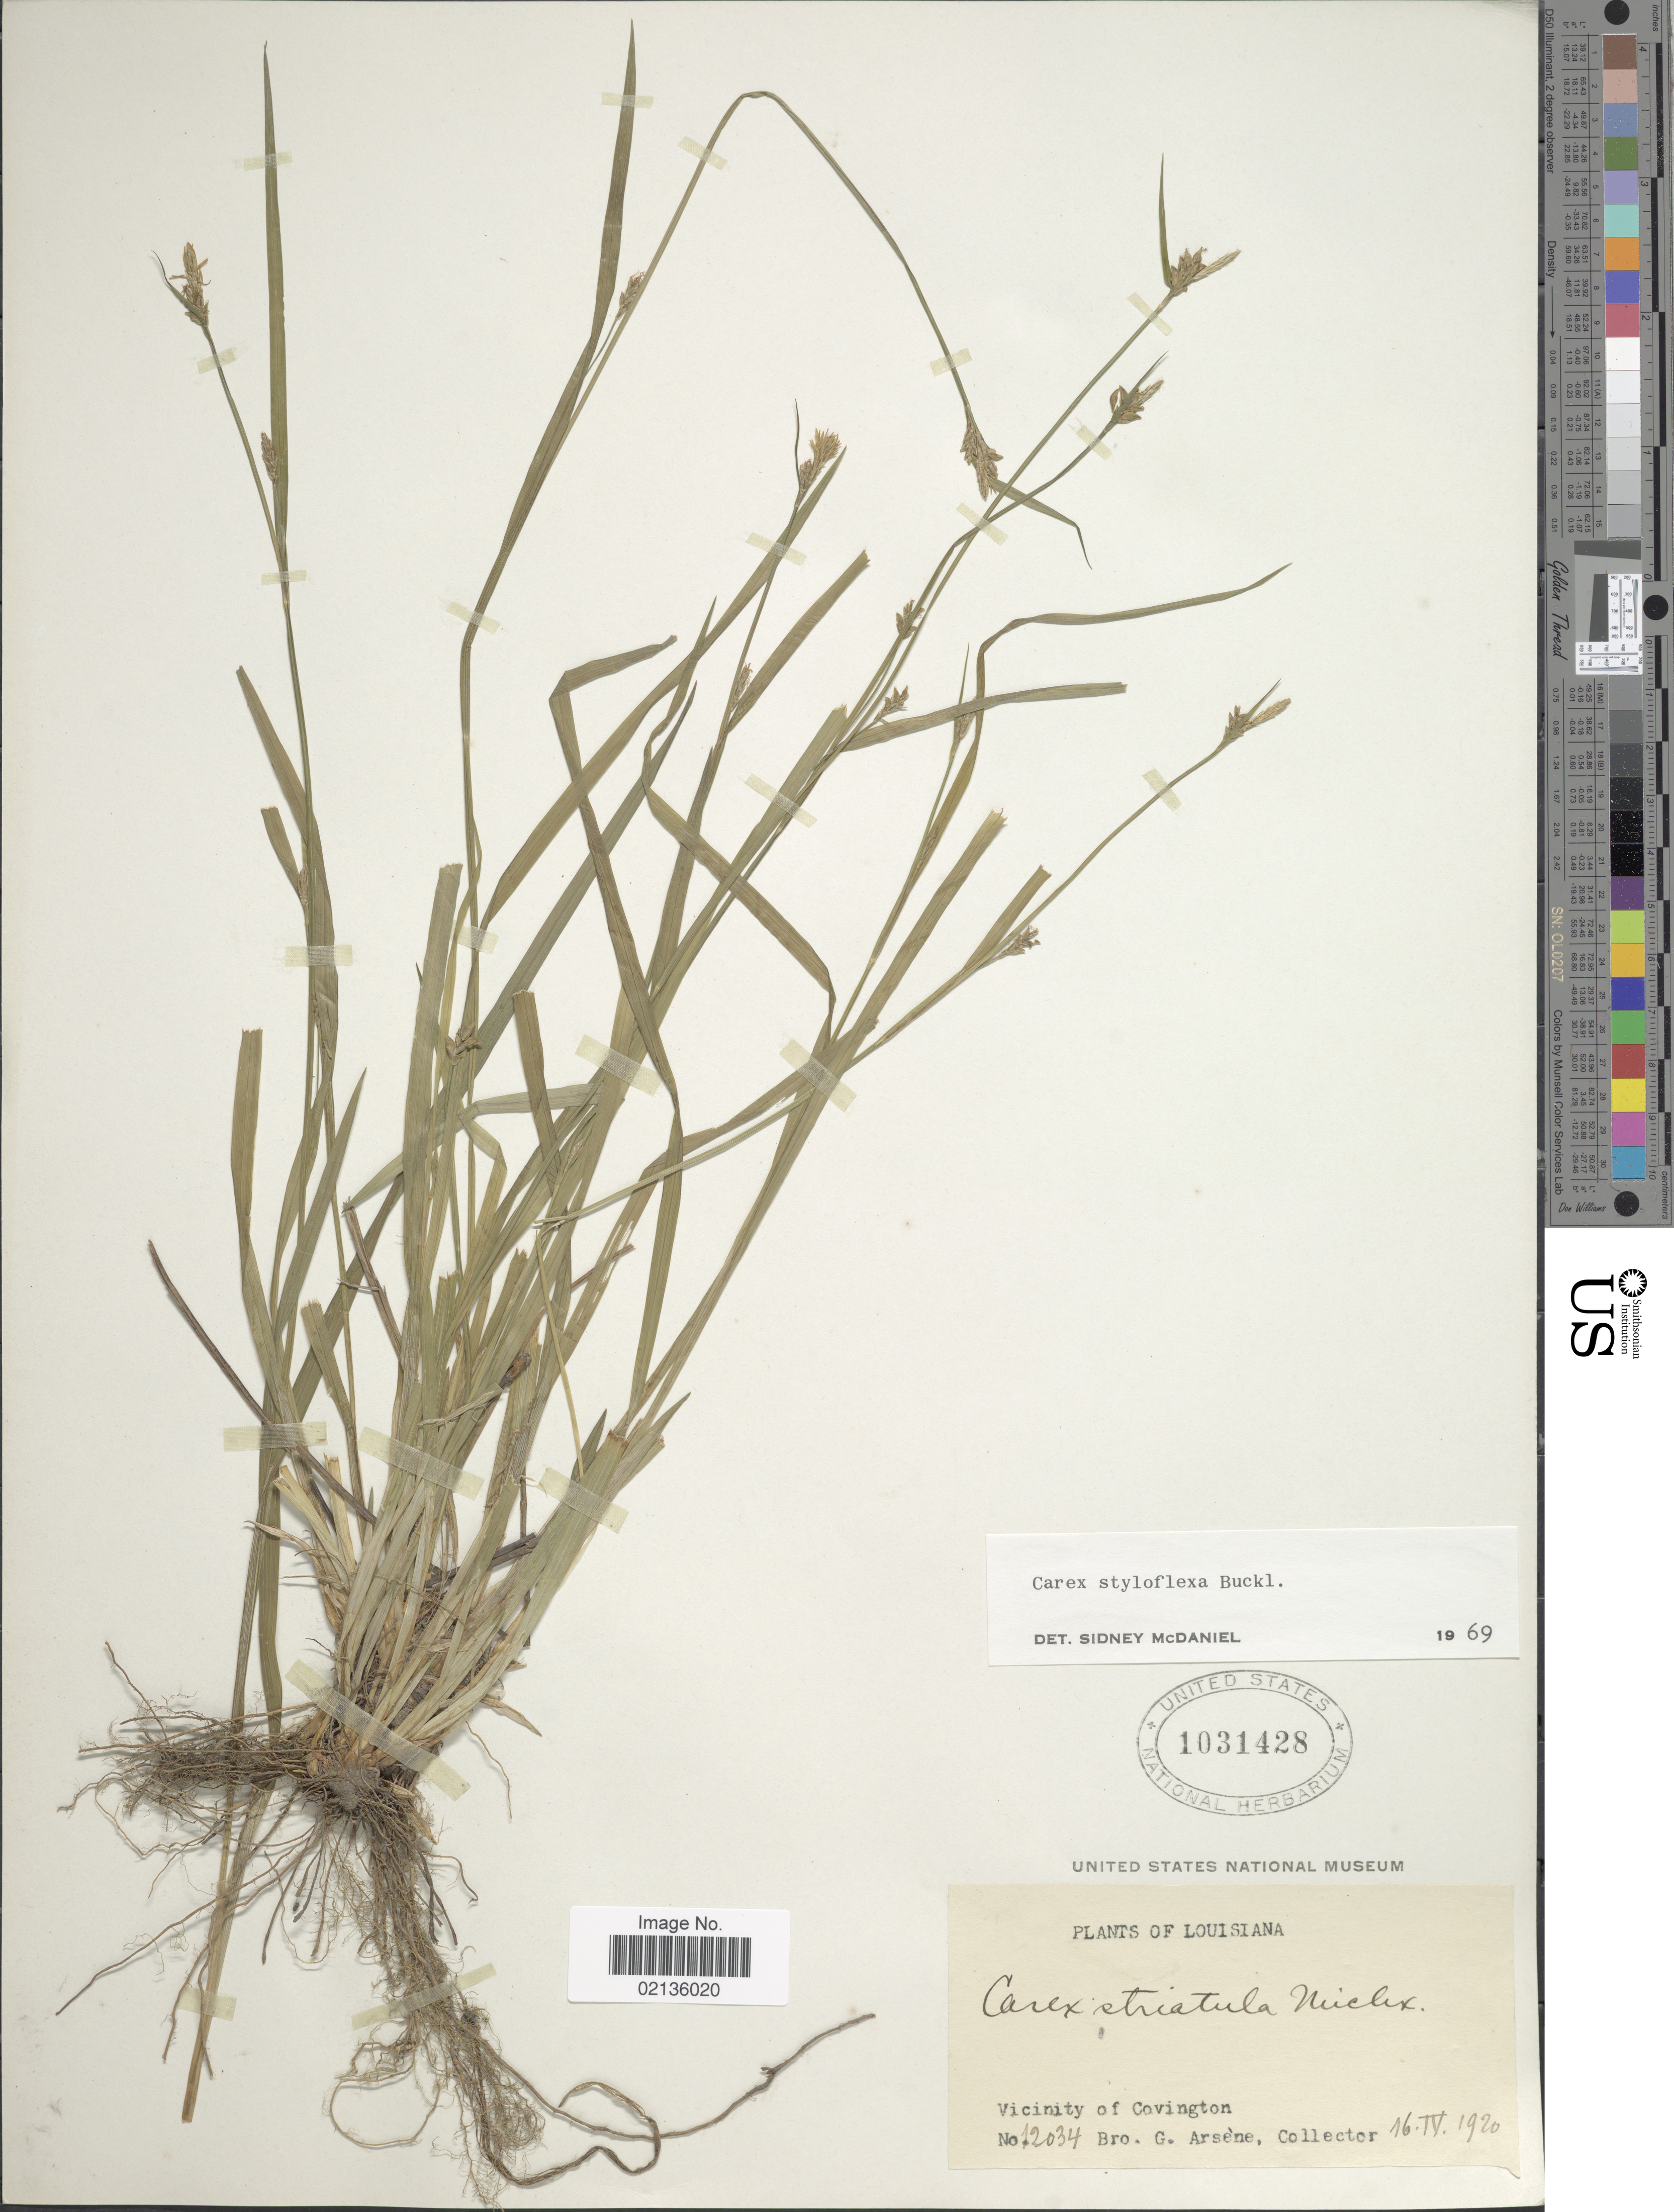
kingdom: Plantae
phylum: Tracheophyta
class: Liliopsida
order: Poales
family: Cyperaceae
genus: Carex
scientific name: Carex styloflexa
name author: Buckley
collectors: Bro. G. Arsène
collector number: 12034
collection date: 1920-04-16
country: United States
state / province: Louisiana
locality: Vicinity of Covington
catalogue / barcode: US 1031428